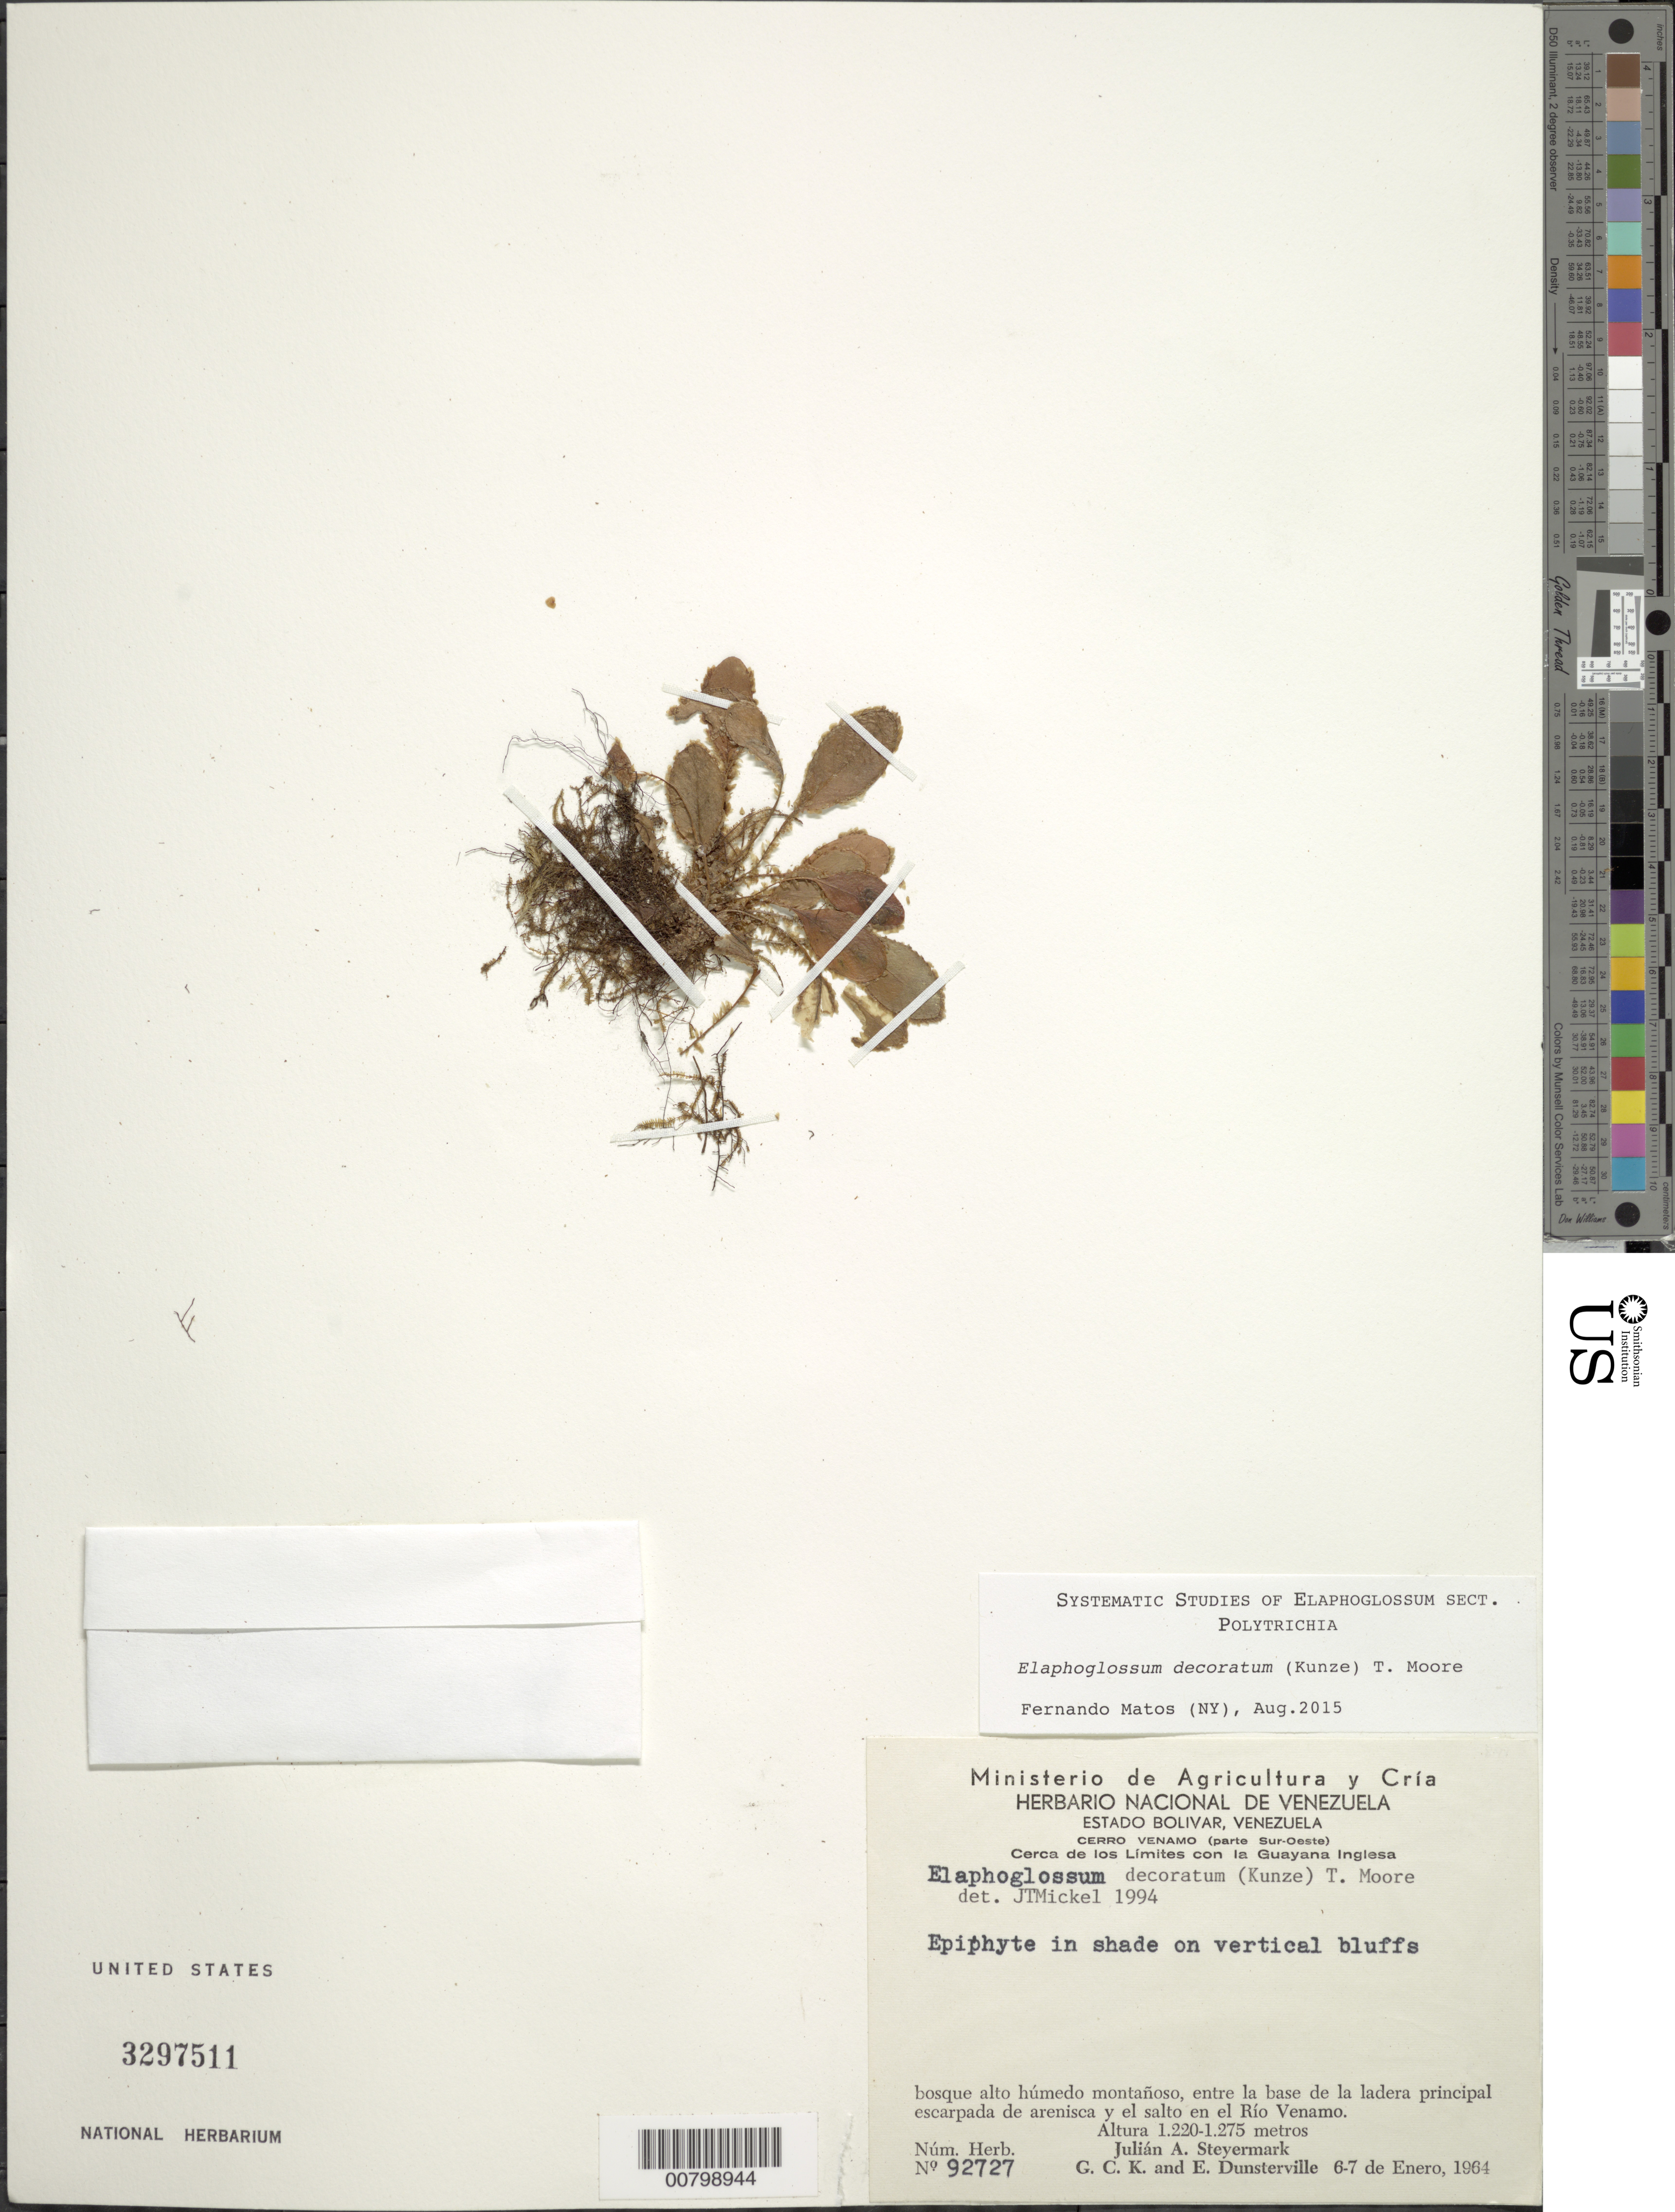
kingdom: Plantae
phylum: Tracheophyta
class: Polypodiopsida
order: Polypodiales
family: Dryopteridaceae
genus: Elaphoglossum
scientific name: Elaphoglossum decoratum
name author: (Kunze) T. Moore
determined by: Mickel, J. T., (NY), New York Botanical Garden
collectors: J. Steyermark, G. C. K. Dunsterville & E. Dunsterville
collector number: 92727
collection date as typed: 6-Jan-64 to 7-Jan-64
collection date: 1964-01-06/1964-01-07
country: Venezuela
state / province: Bolívar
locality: Cerro Venamo, Río Venamo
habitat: High humid montane forest; in shade on vertical bluff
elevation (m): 1220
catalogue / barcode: US 3297511